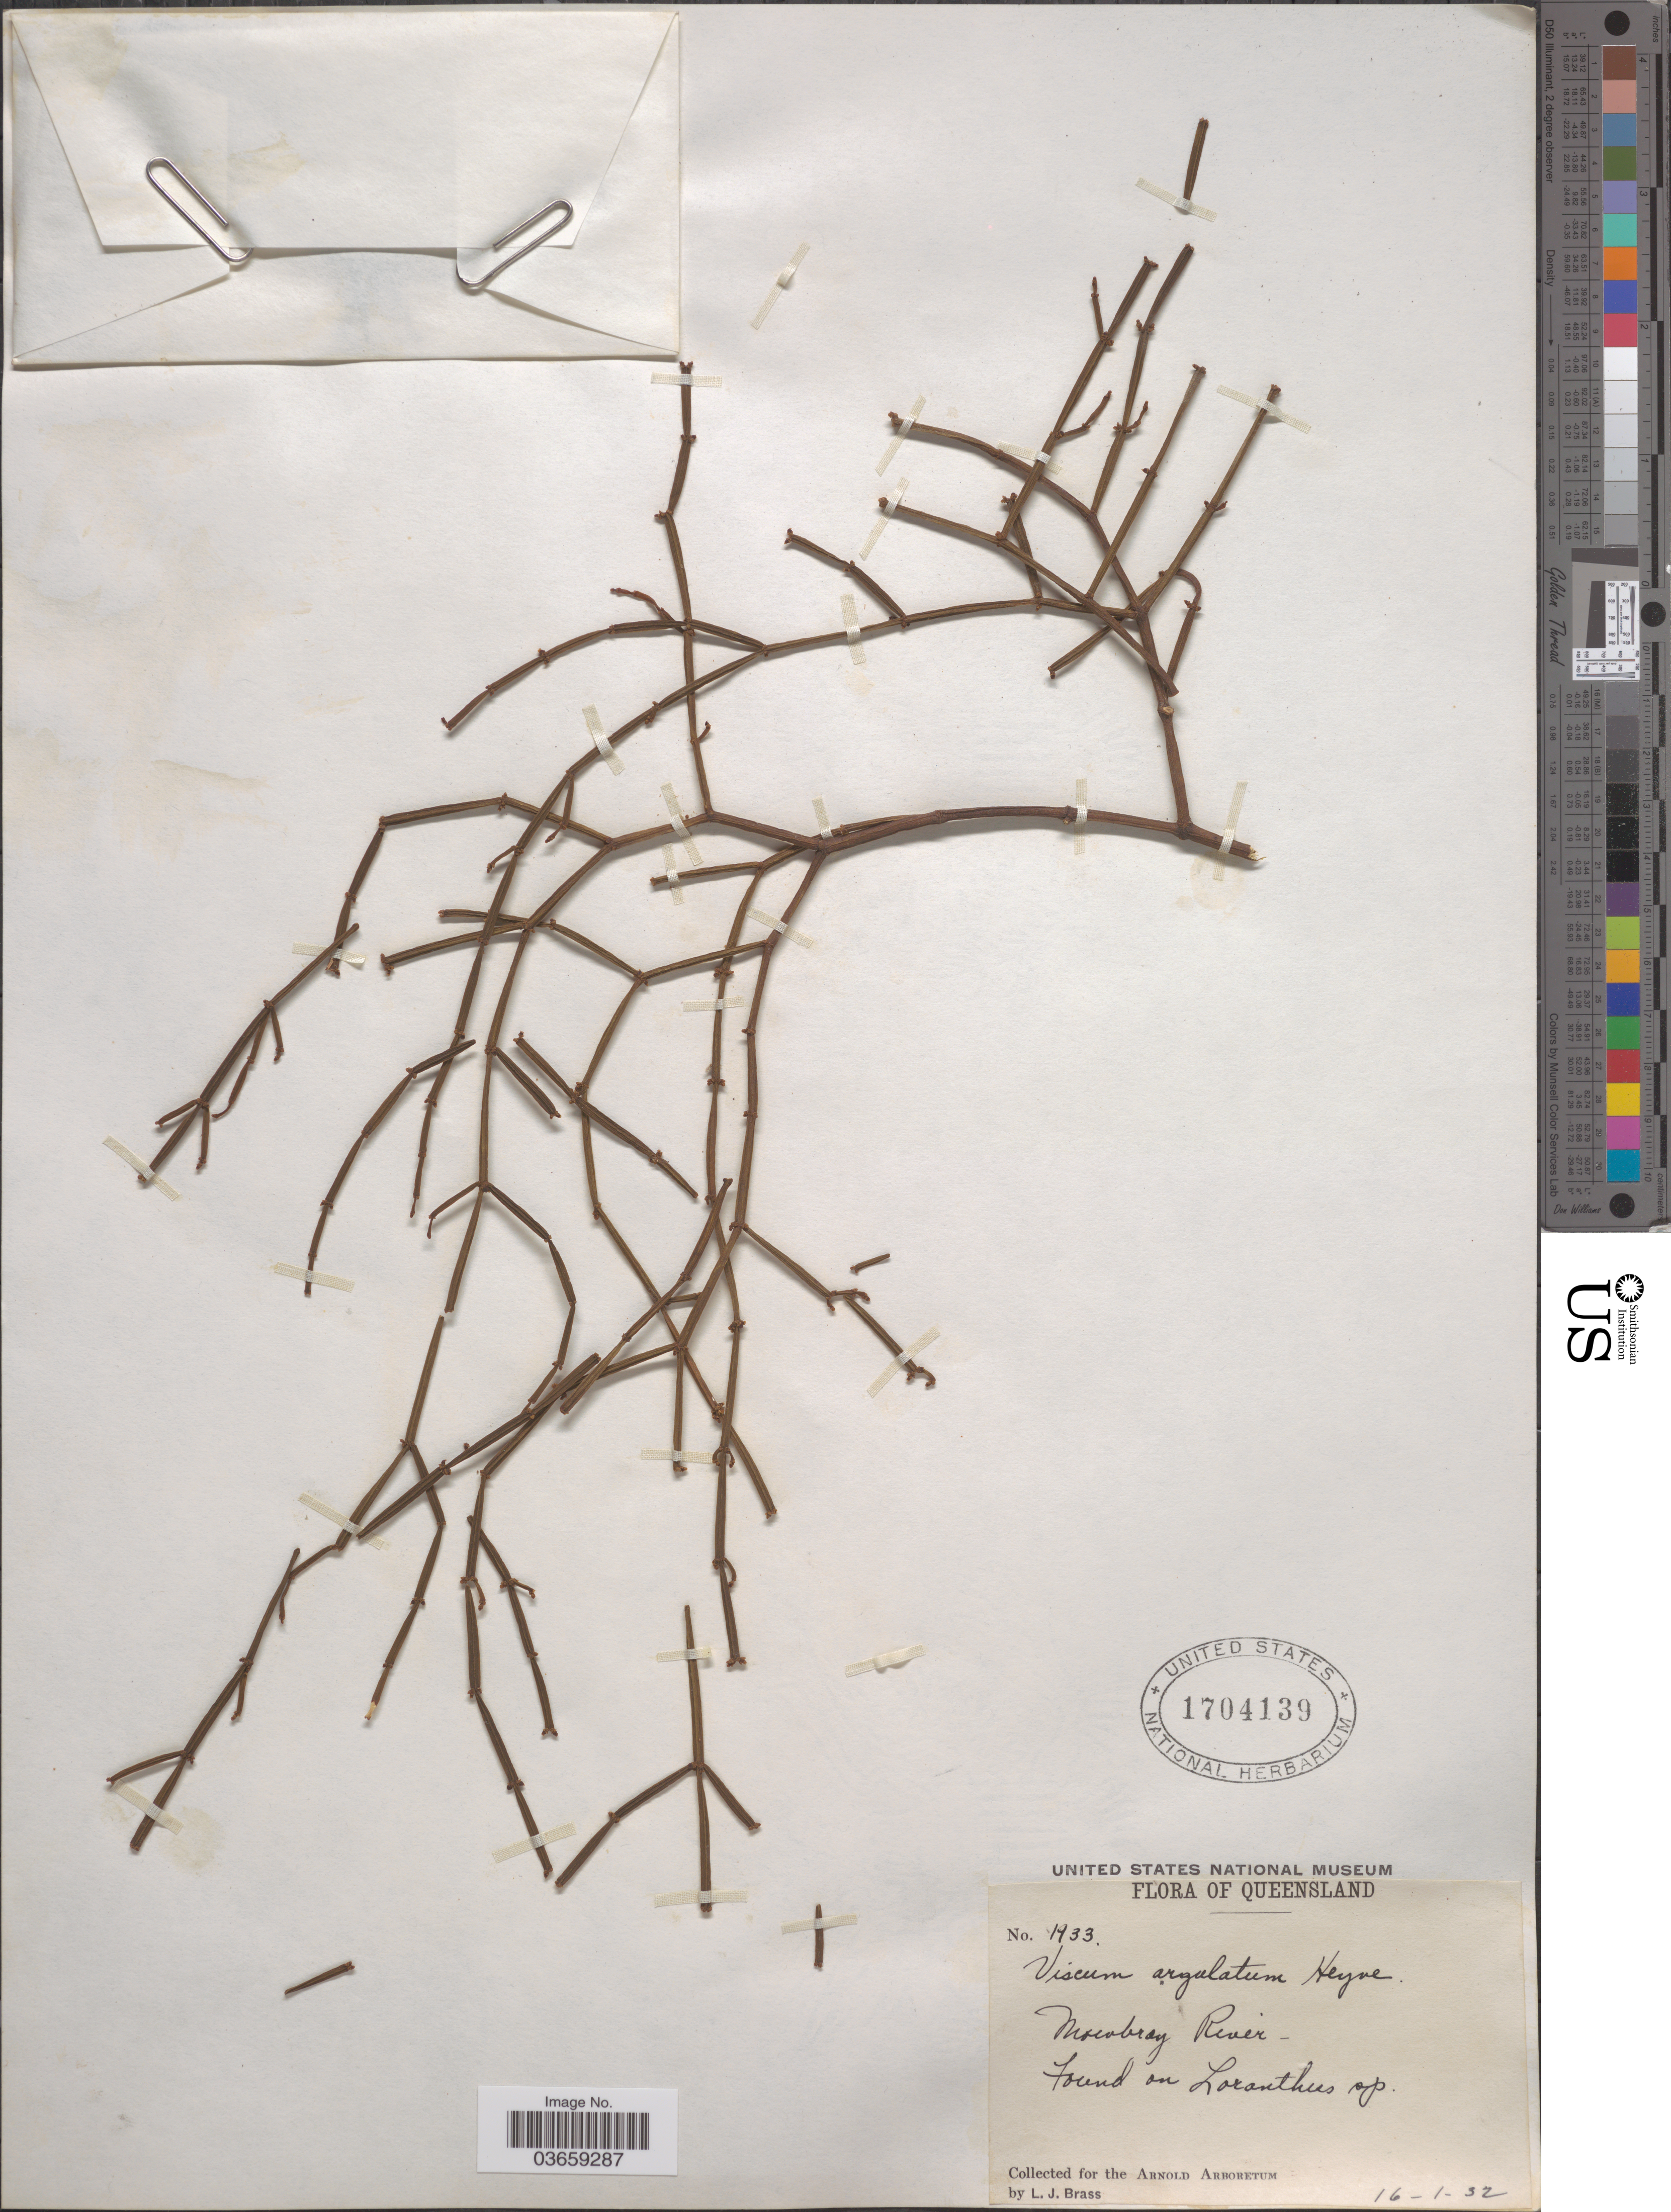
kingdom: Plantae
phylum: Tracheophyta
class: Magnoliopsida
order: Santalales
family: Viscaceae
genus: Viscum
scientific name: Viscum articulatum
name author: Burm. f.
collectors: L. J. Brass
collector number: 1933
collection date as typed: Transcribed d/m/y: 16/1/32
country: Australia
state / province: Queensland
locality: Mowbray River. Found on Loranthus sp.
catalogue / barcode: US 1704139